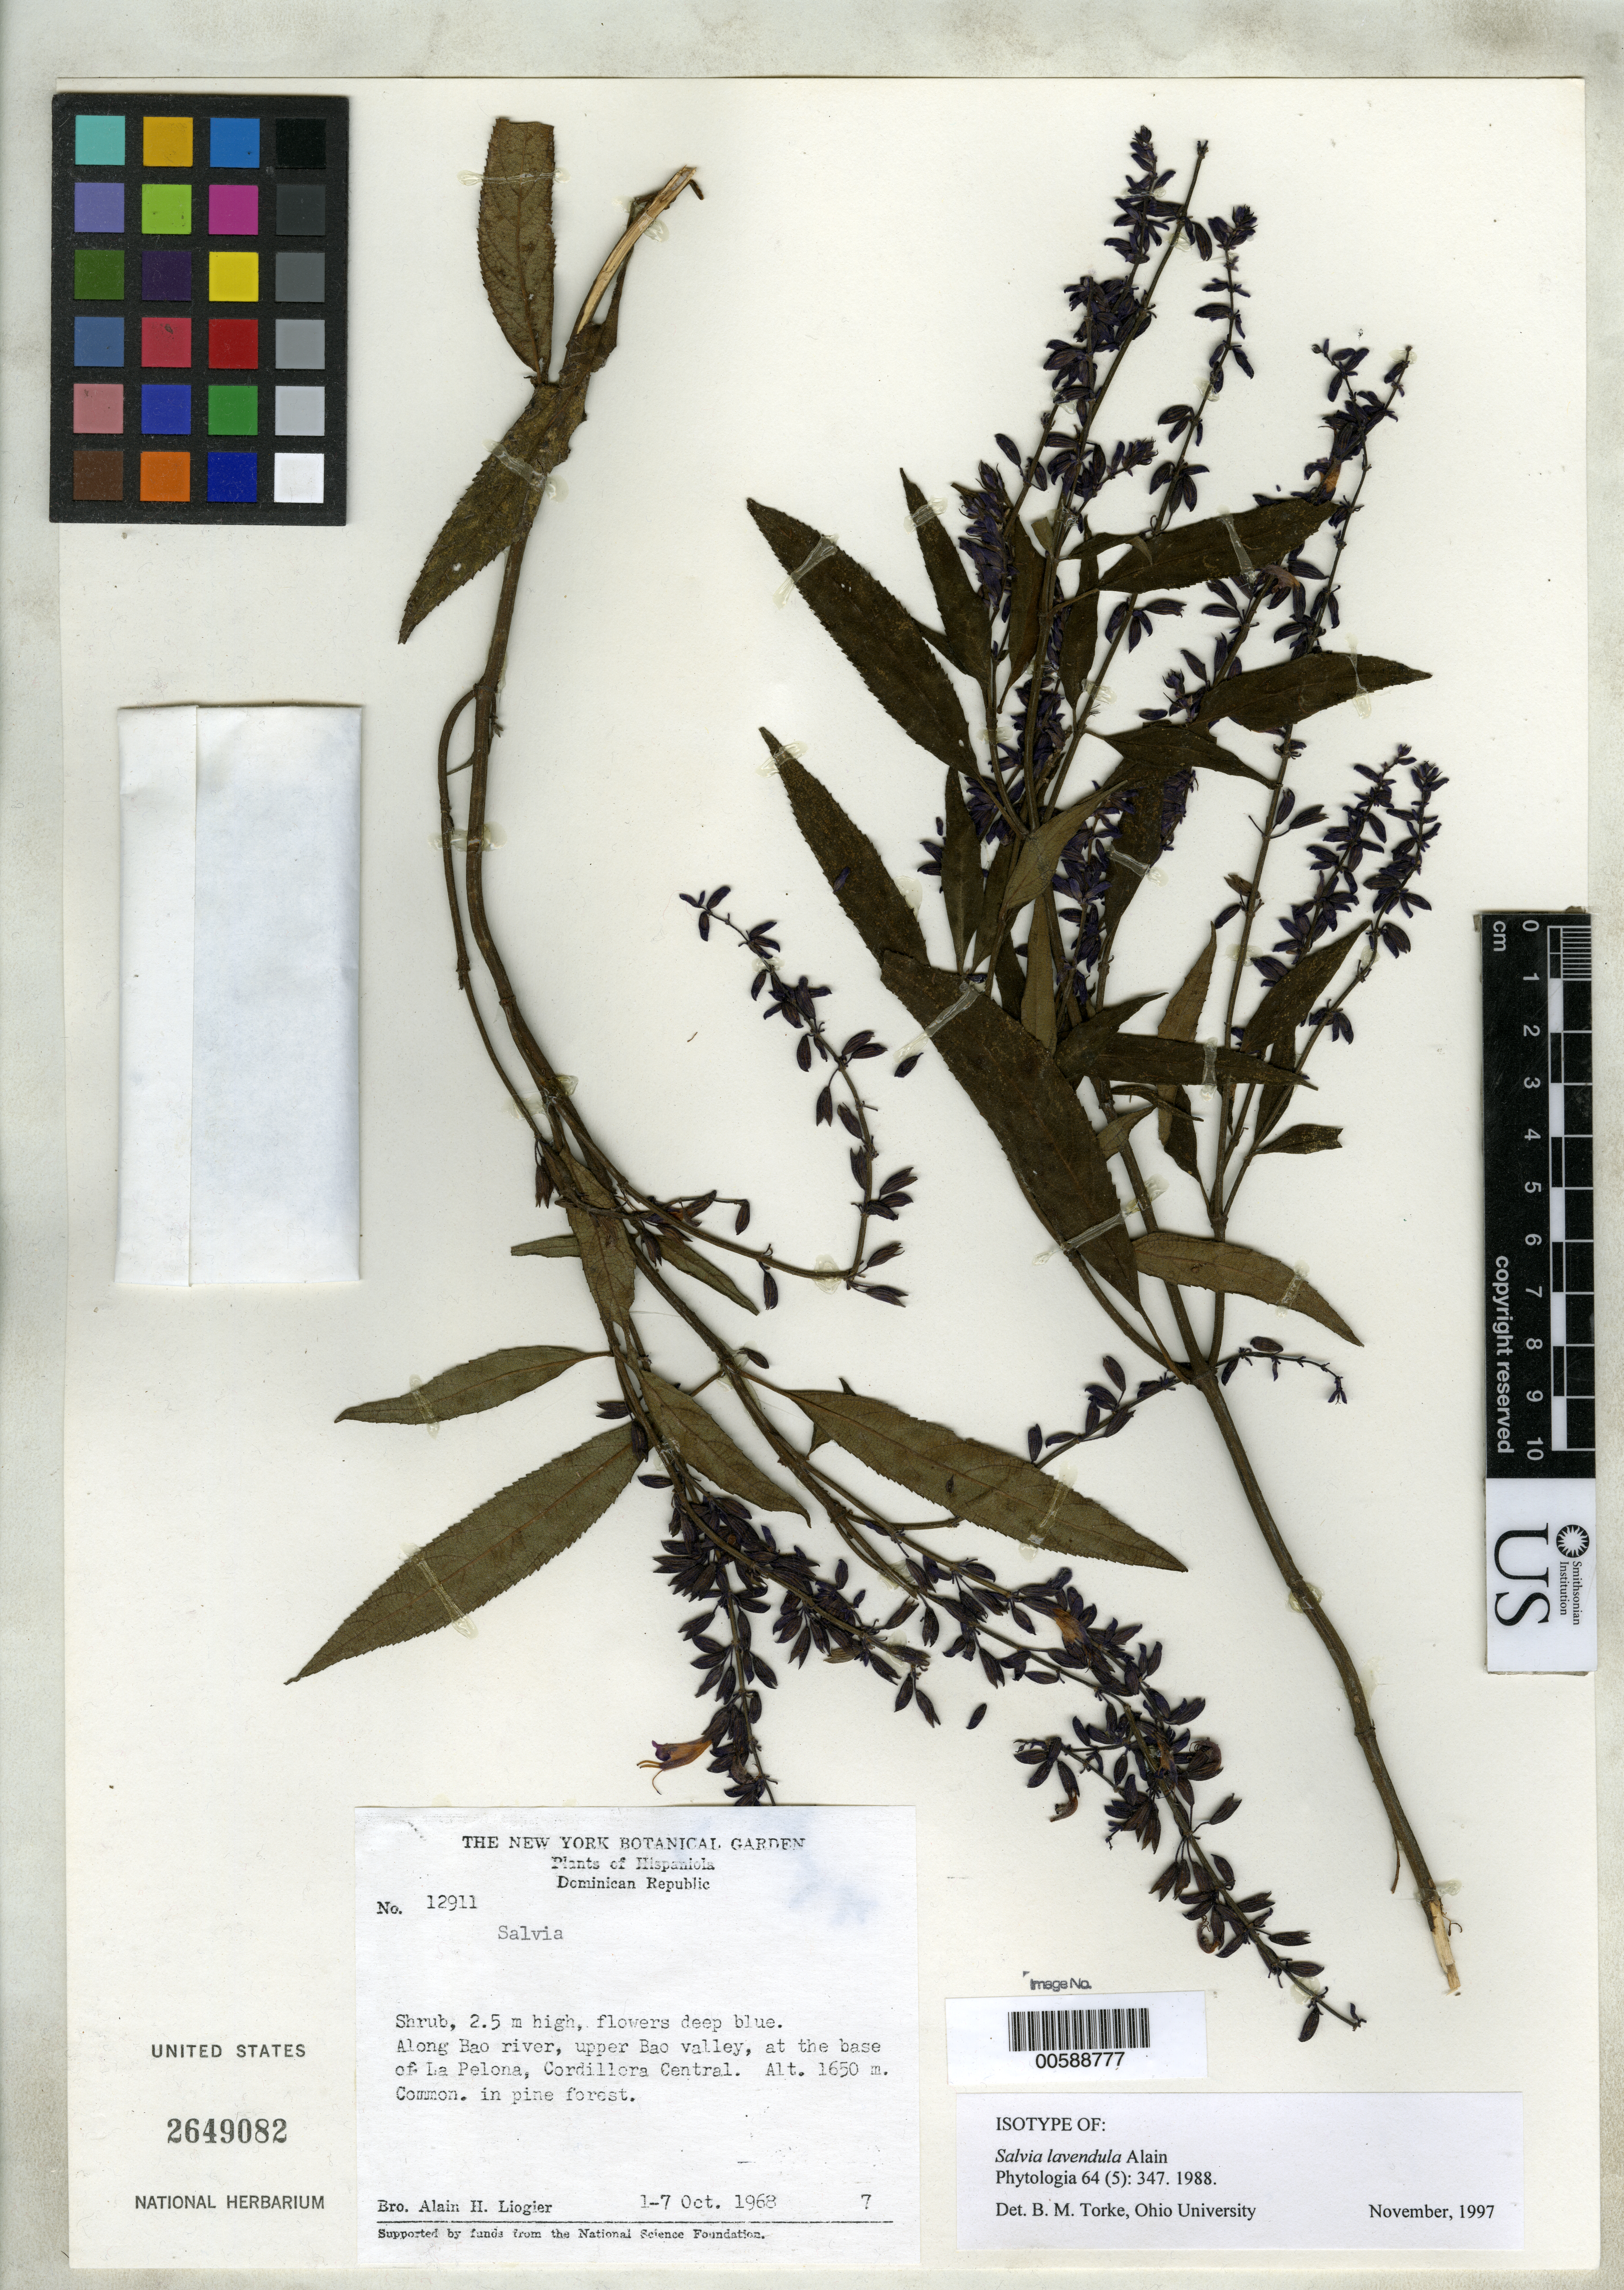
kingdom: Plantae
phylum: Tracheophyta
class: Magnoliopsida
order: Lamiales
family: Lamiaceae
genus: Salvia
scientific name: Salvia lavendula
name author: Alain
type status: Isotype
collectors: A. H. Liogier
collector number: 12911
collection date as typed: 01 Oct 1968 to 07 Oct 1968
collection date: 1968-10-01/1968-10-07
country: Dominican Republic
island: Hispaniola Island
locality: Along Bao River, upper Bao Valley, at base of La Pelona, Cordillera Central.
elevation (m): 1650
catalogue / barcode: US 2649082